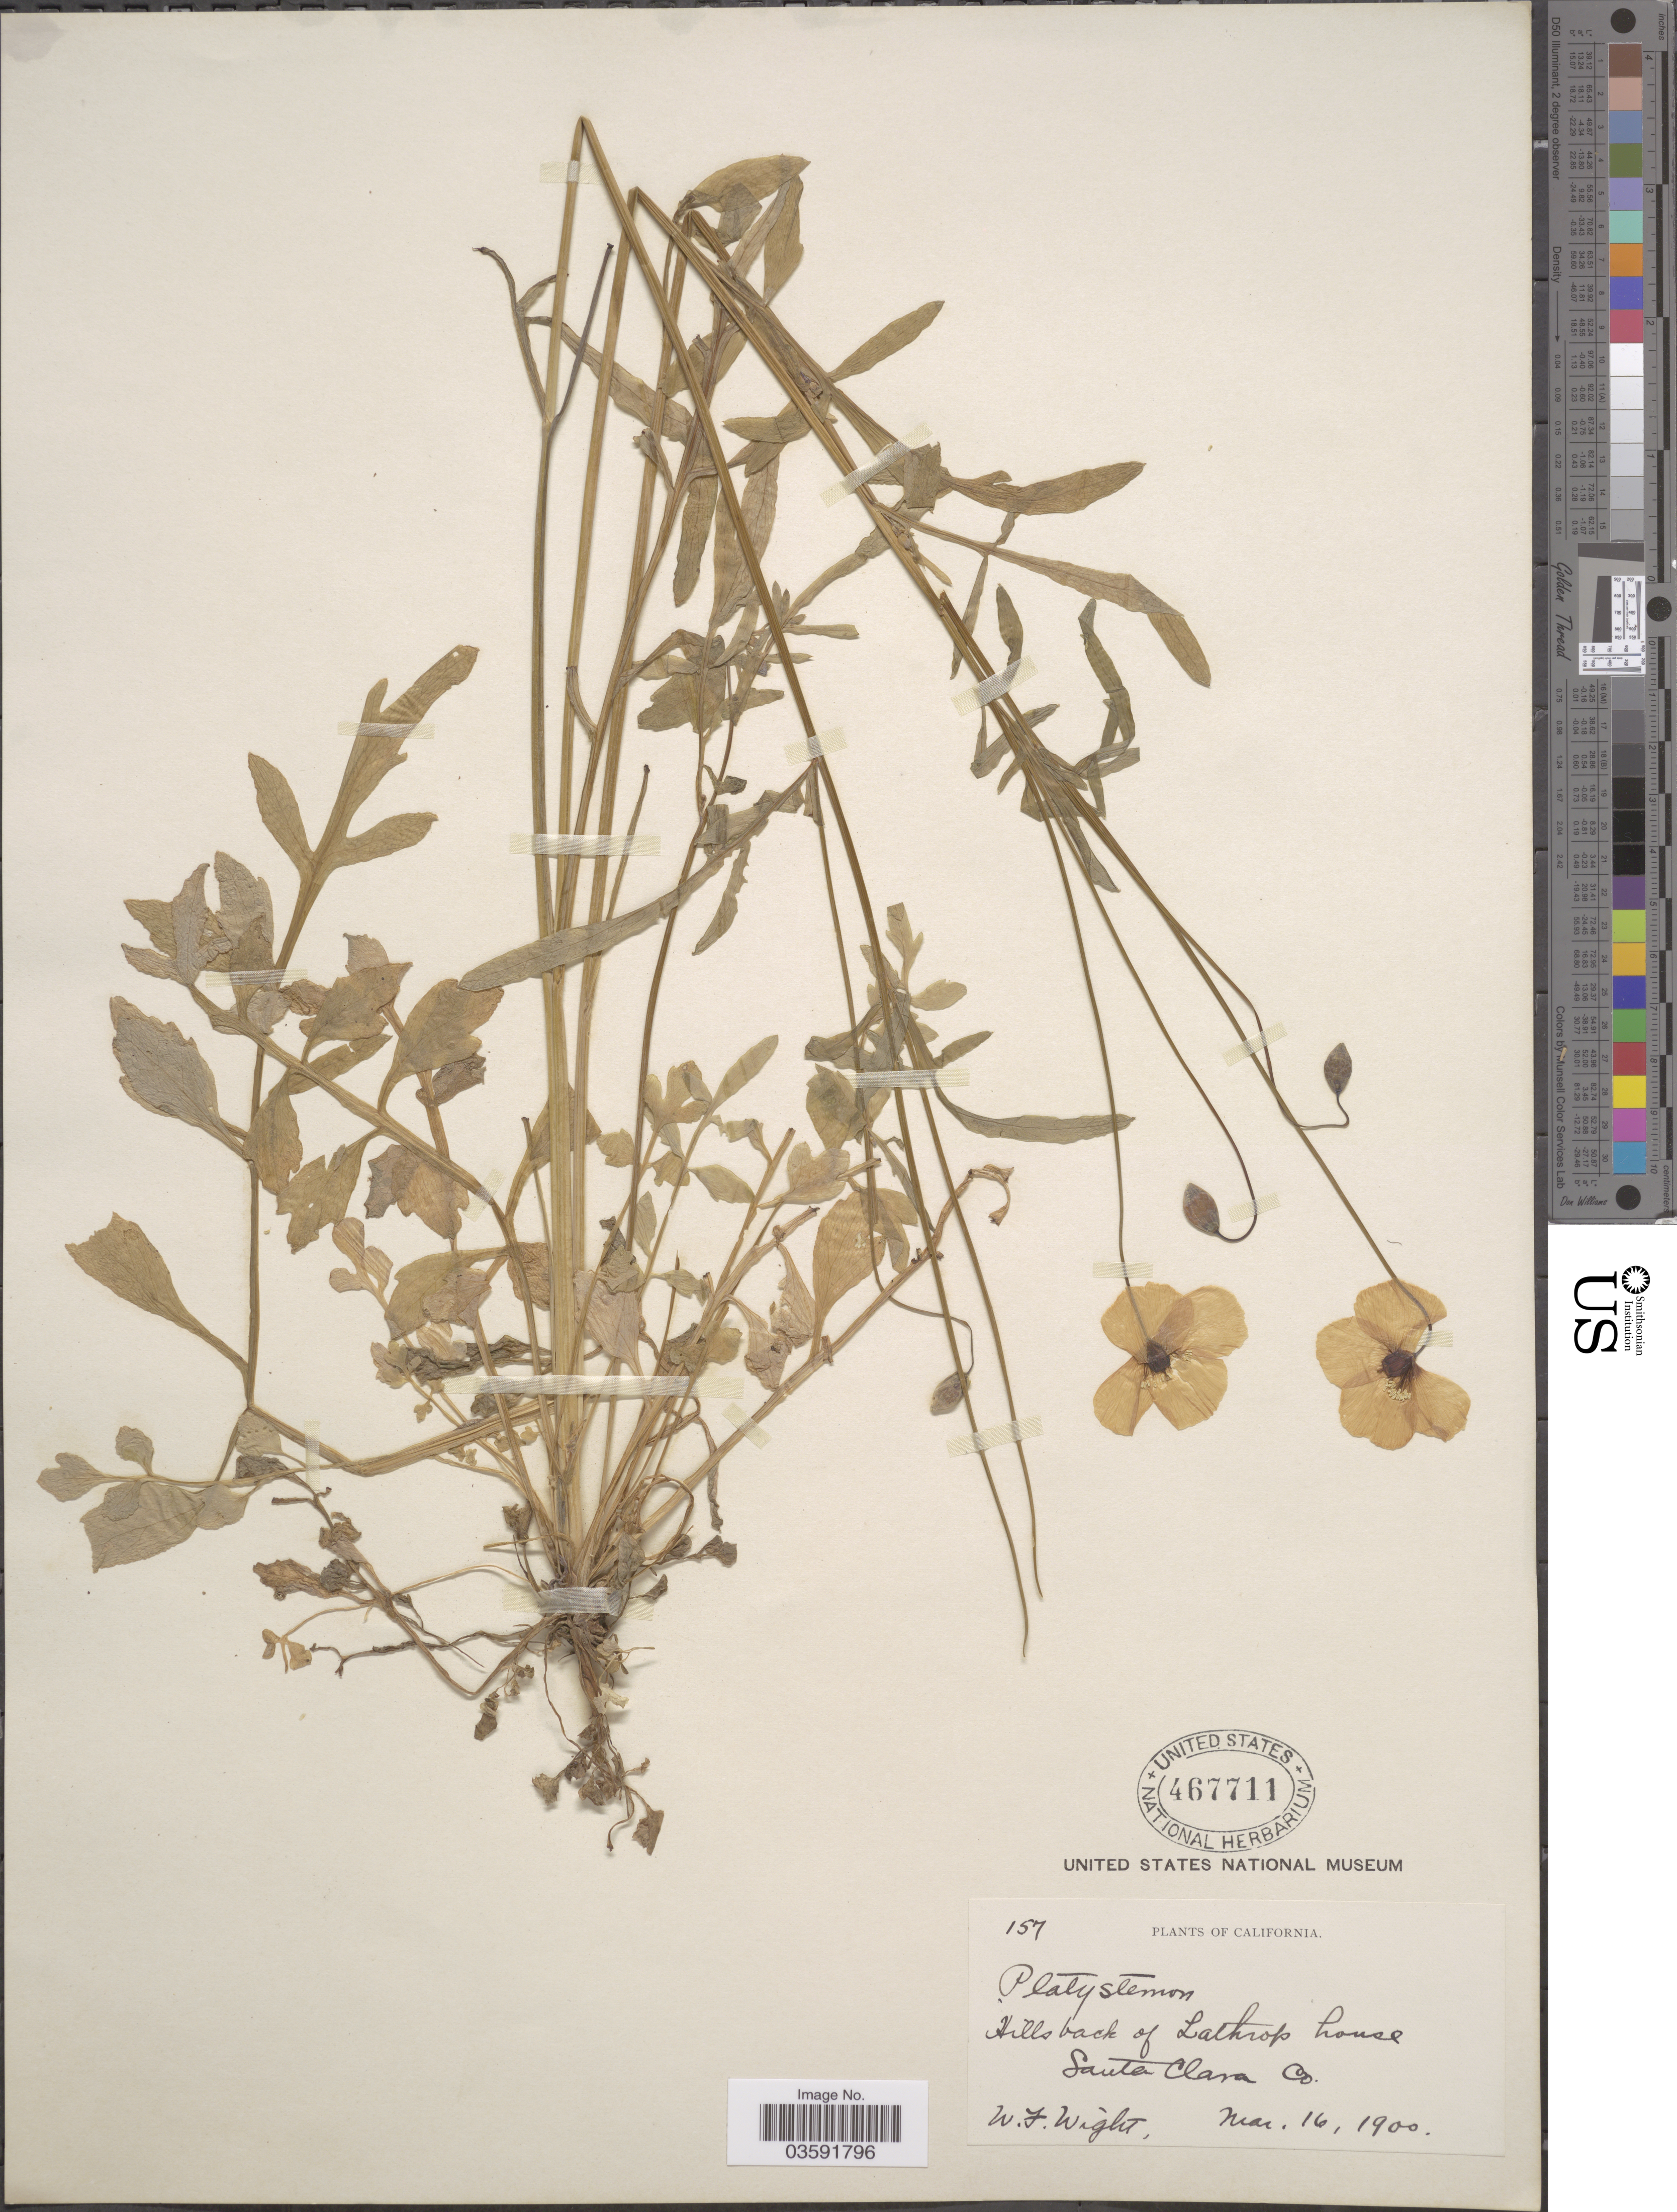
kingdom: Plantae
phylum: Tracheophyta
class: Magnoliopsida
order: Ranunculales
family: Papaveraceae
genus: Papaver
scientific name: Papaver heterophyllum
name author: (Benth.) Greene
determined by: Strong, M. T., (US), Smithsonian Institution - National Museum of Natural History (UNITED STATES)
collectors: W. F. Wright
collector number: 157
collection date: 1900-03-16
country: United States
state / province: California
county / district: Santa Clara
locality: Hills back of Lathrop house Santa Clara Co.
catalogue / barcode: US 467711